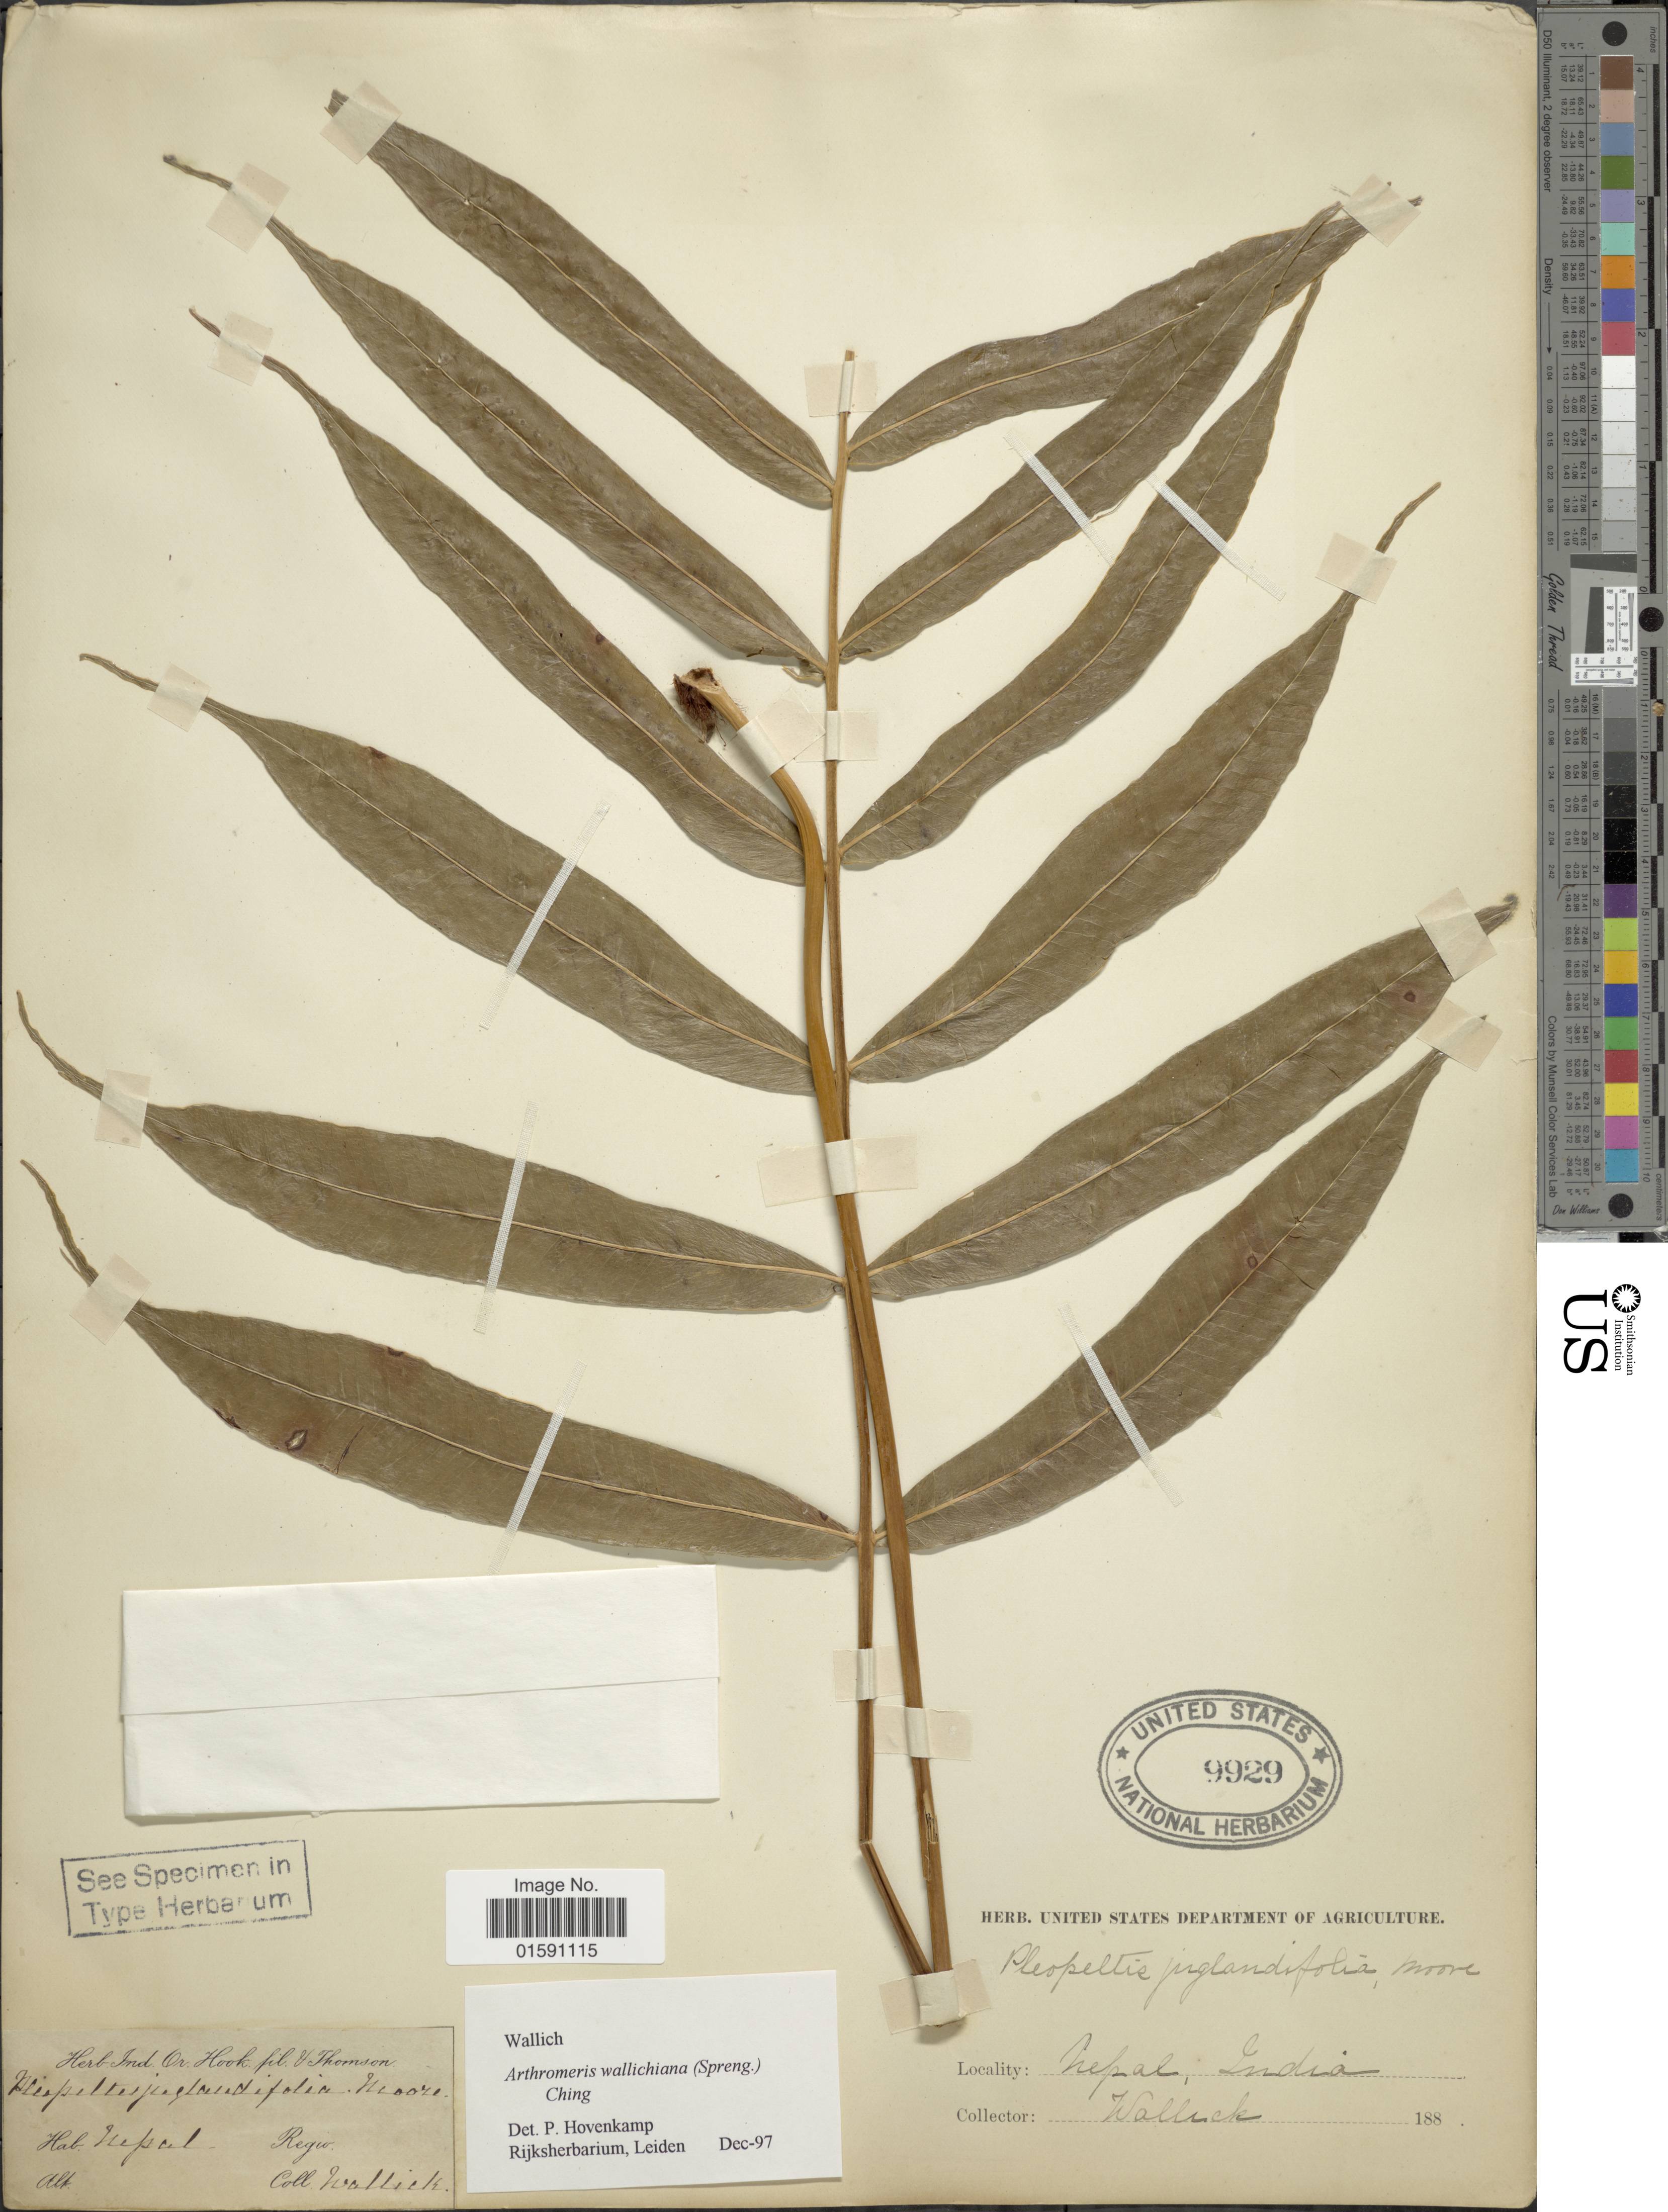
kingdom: Plantae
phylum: Tracheophyta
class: Polypodiopsida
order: Polypodiales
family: Polypodiaceae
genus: Arthromeris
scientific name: Arthromeris wallichiana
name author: (Spreng.) Ching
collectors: -- Wallich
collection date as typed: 188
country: Nepal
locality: Nepal, India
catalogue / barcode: US 9929